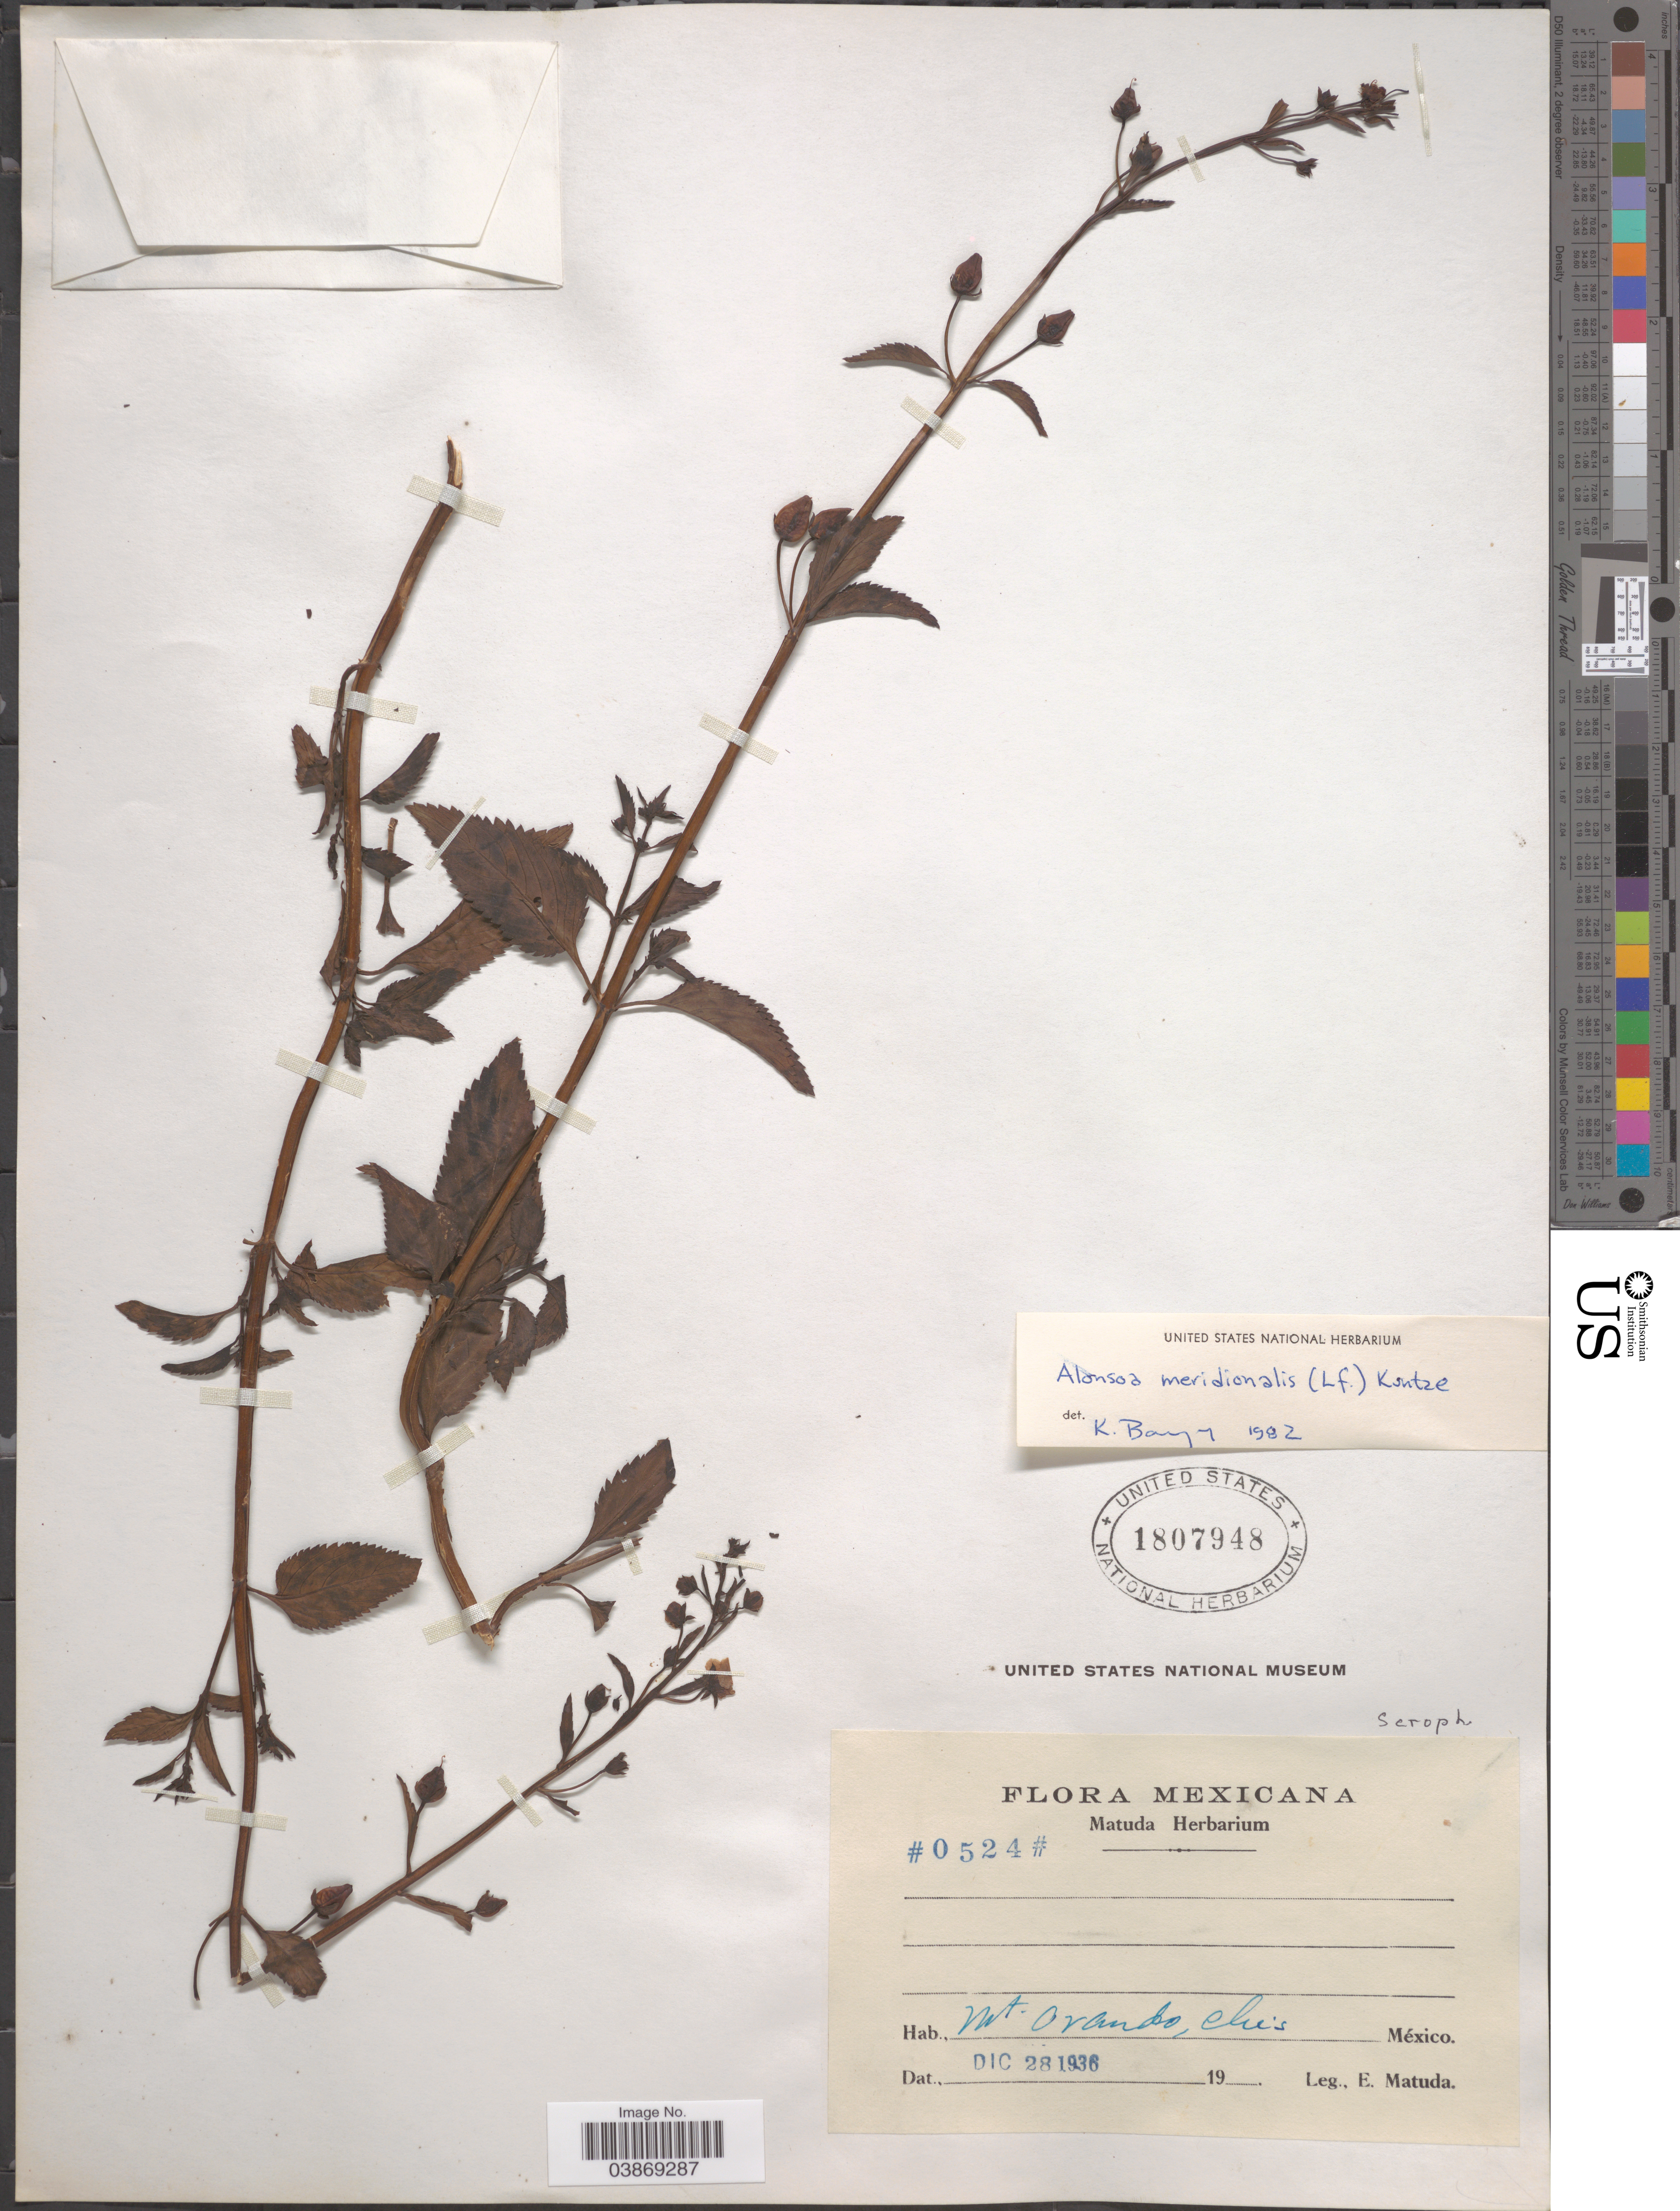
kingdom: Plantae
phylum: Tracheophyta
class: Magnoliopsida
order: Lamiales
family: Scrophulariaceae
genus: Alonsoa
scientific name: Alonsoa meridionalis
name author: (L. f.) Kuntze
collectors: E. Matuda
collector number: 0524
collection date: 1936-12-28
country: Mexico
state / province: Chiapas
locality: Mt. Orando.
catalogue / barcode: US 1807948